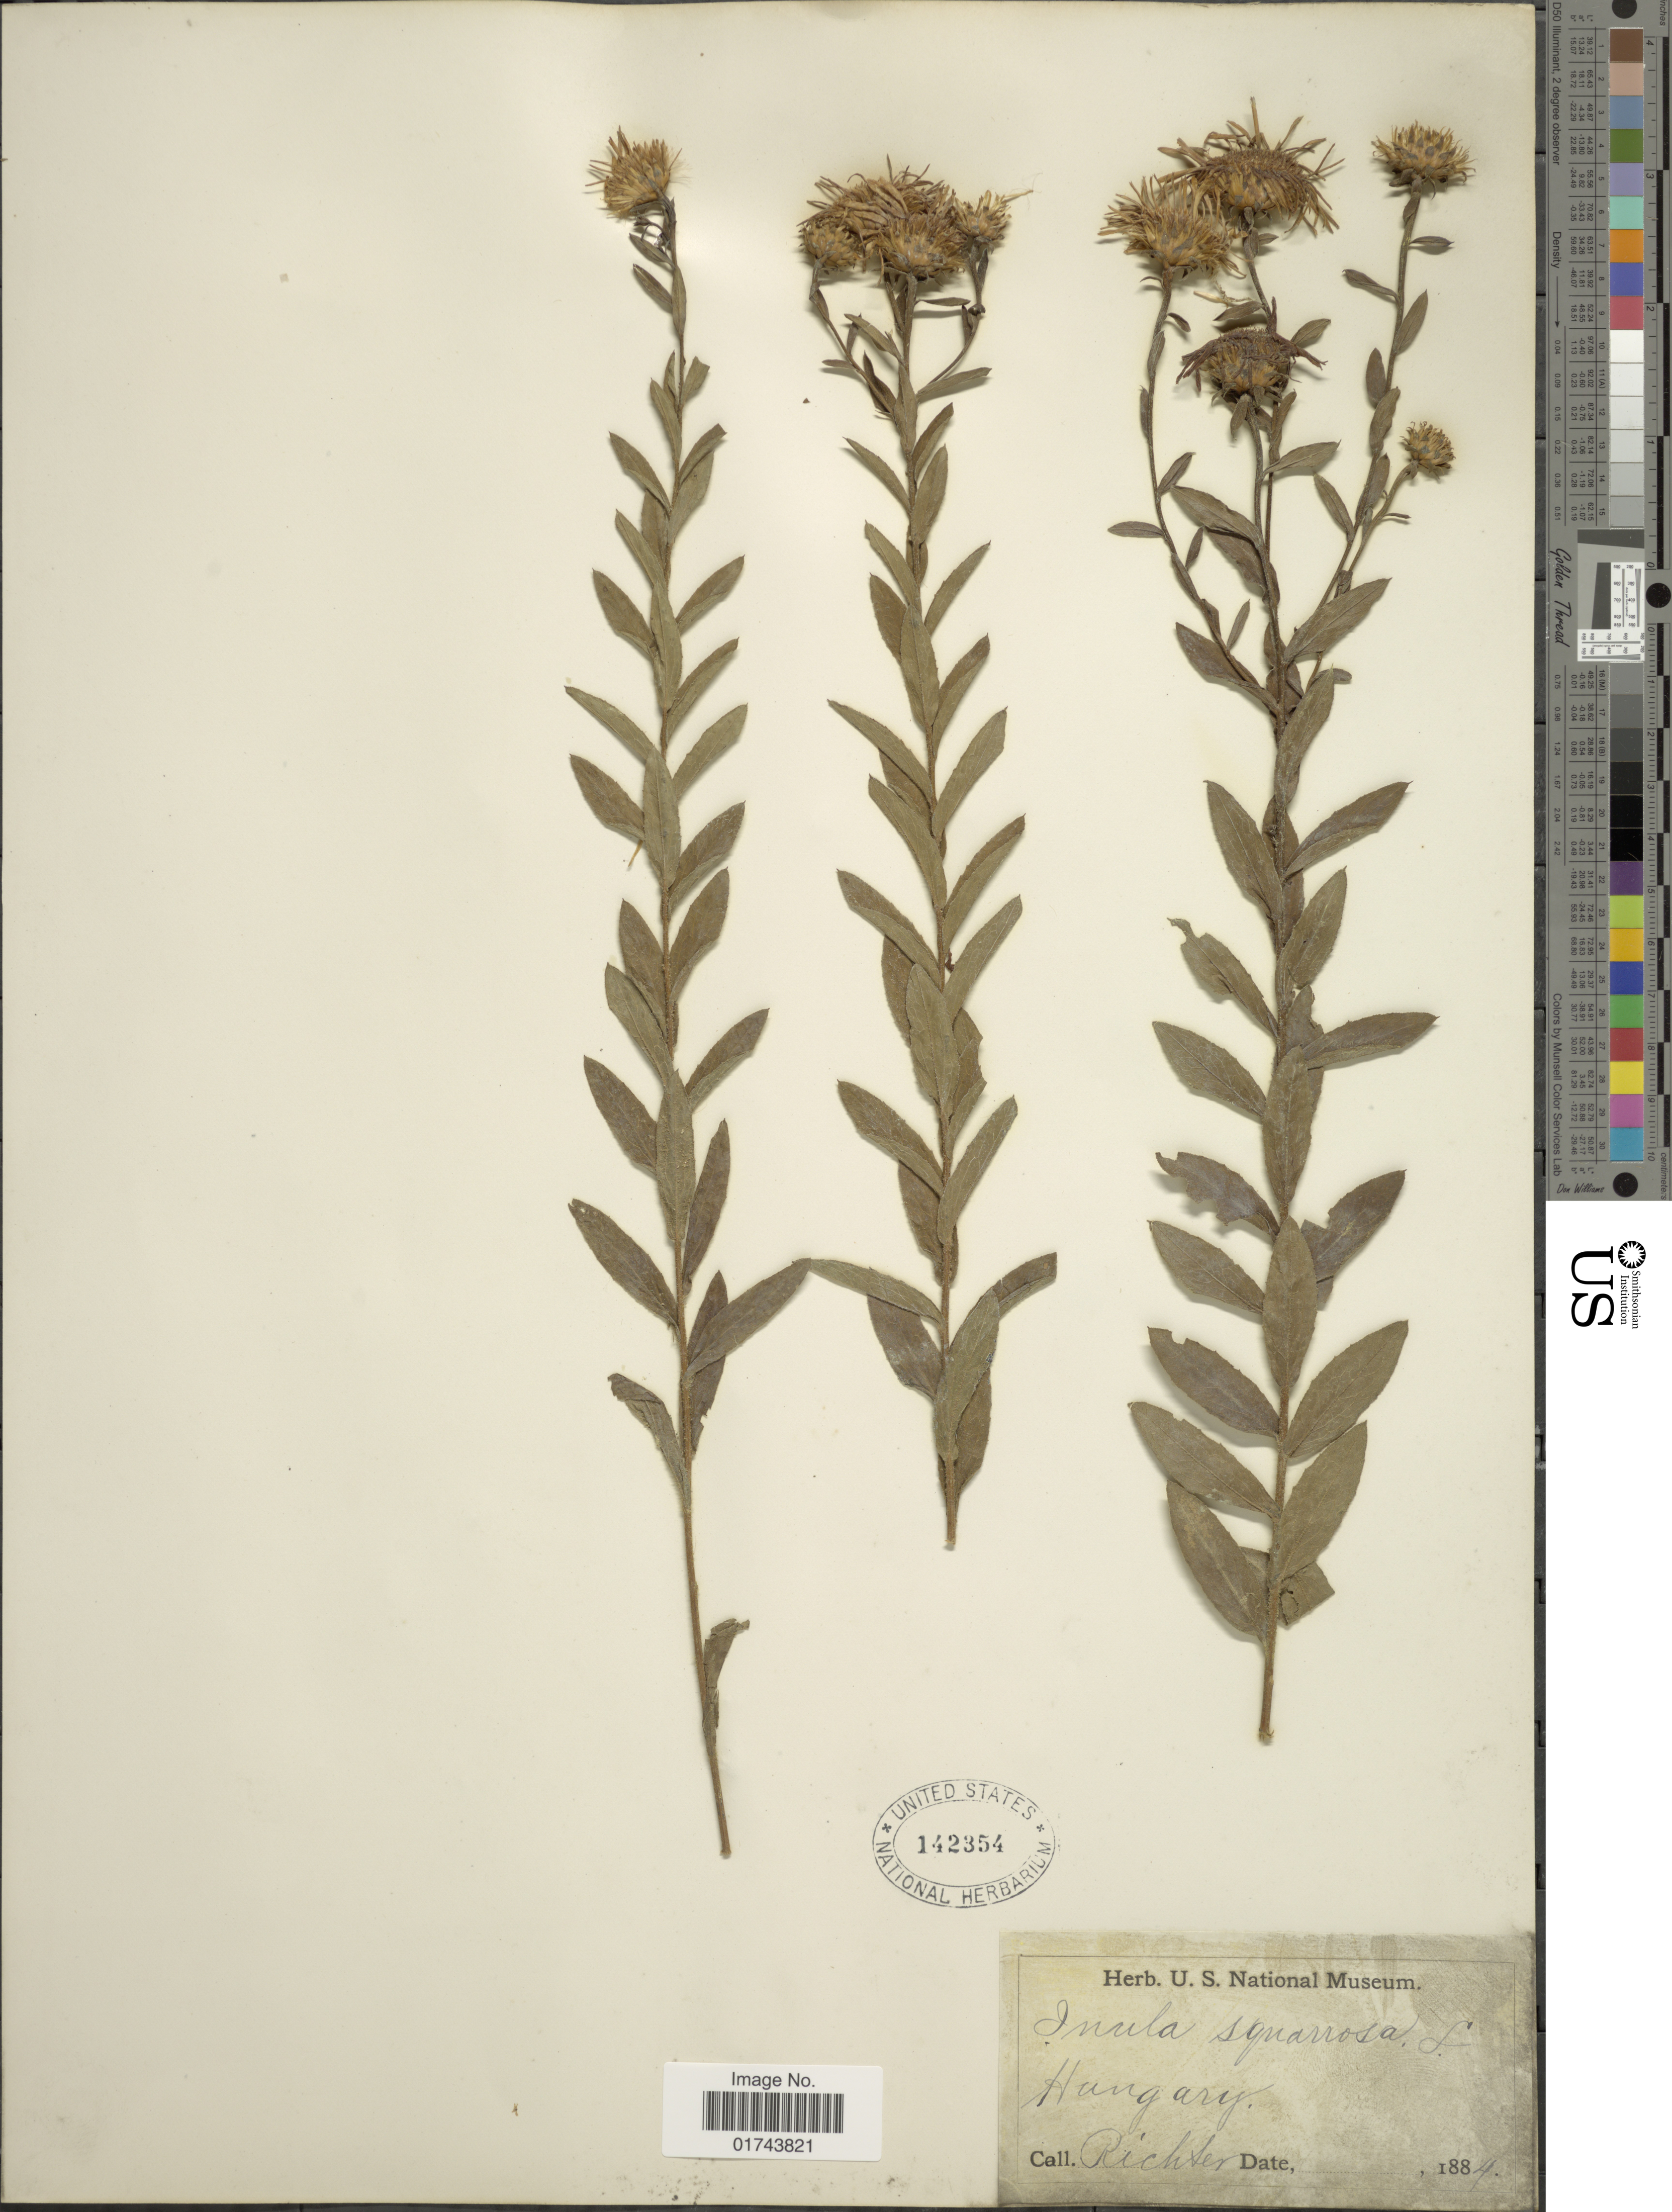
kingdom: Plantae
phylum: Tracheophyta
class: Magnoliopsida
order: Asterales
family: Asteraceae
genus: Inula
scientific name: Inula squarrosa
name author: L.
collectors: -- Richter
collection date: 1884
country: Hungary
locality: Hungary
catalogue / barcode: US 142354